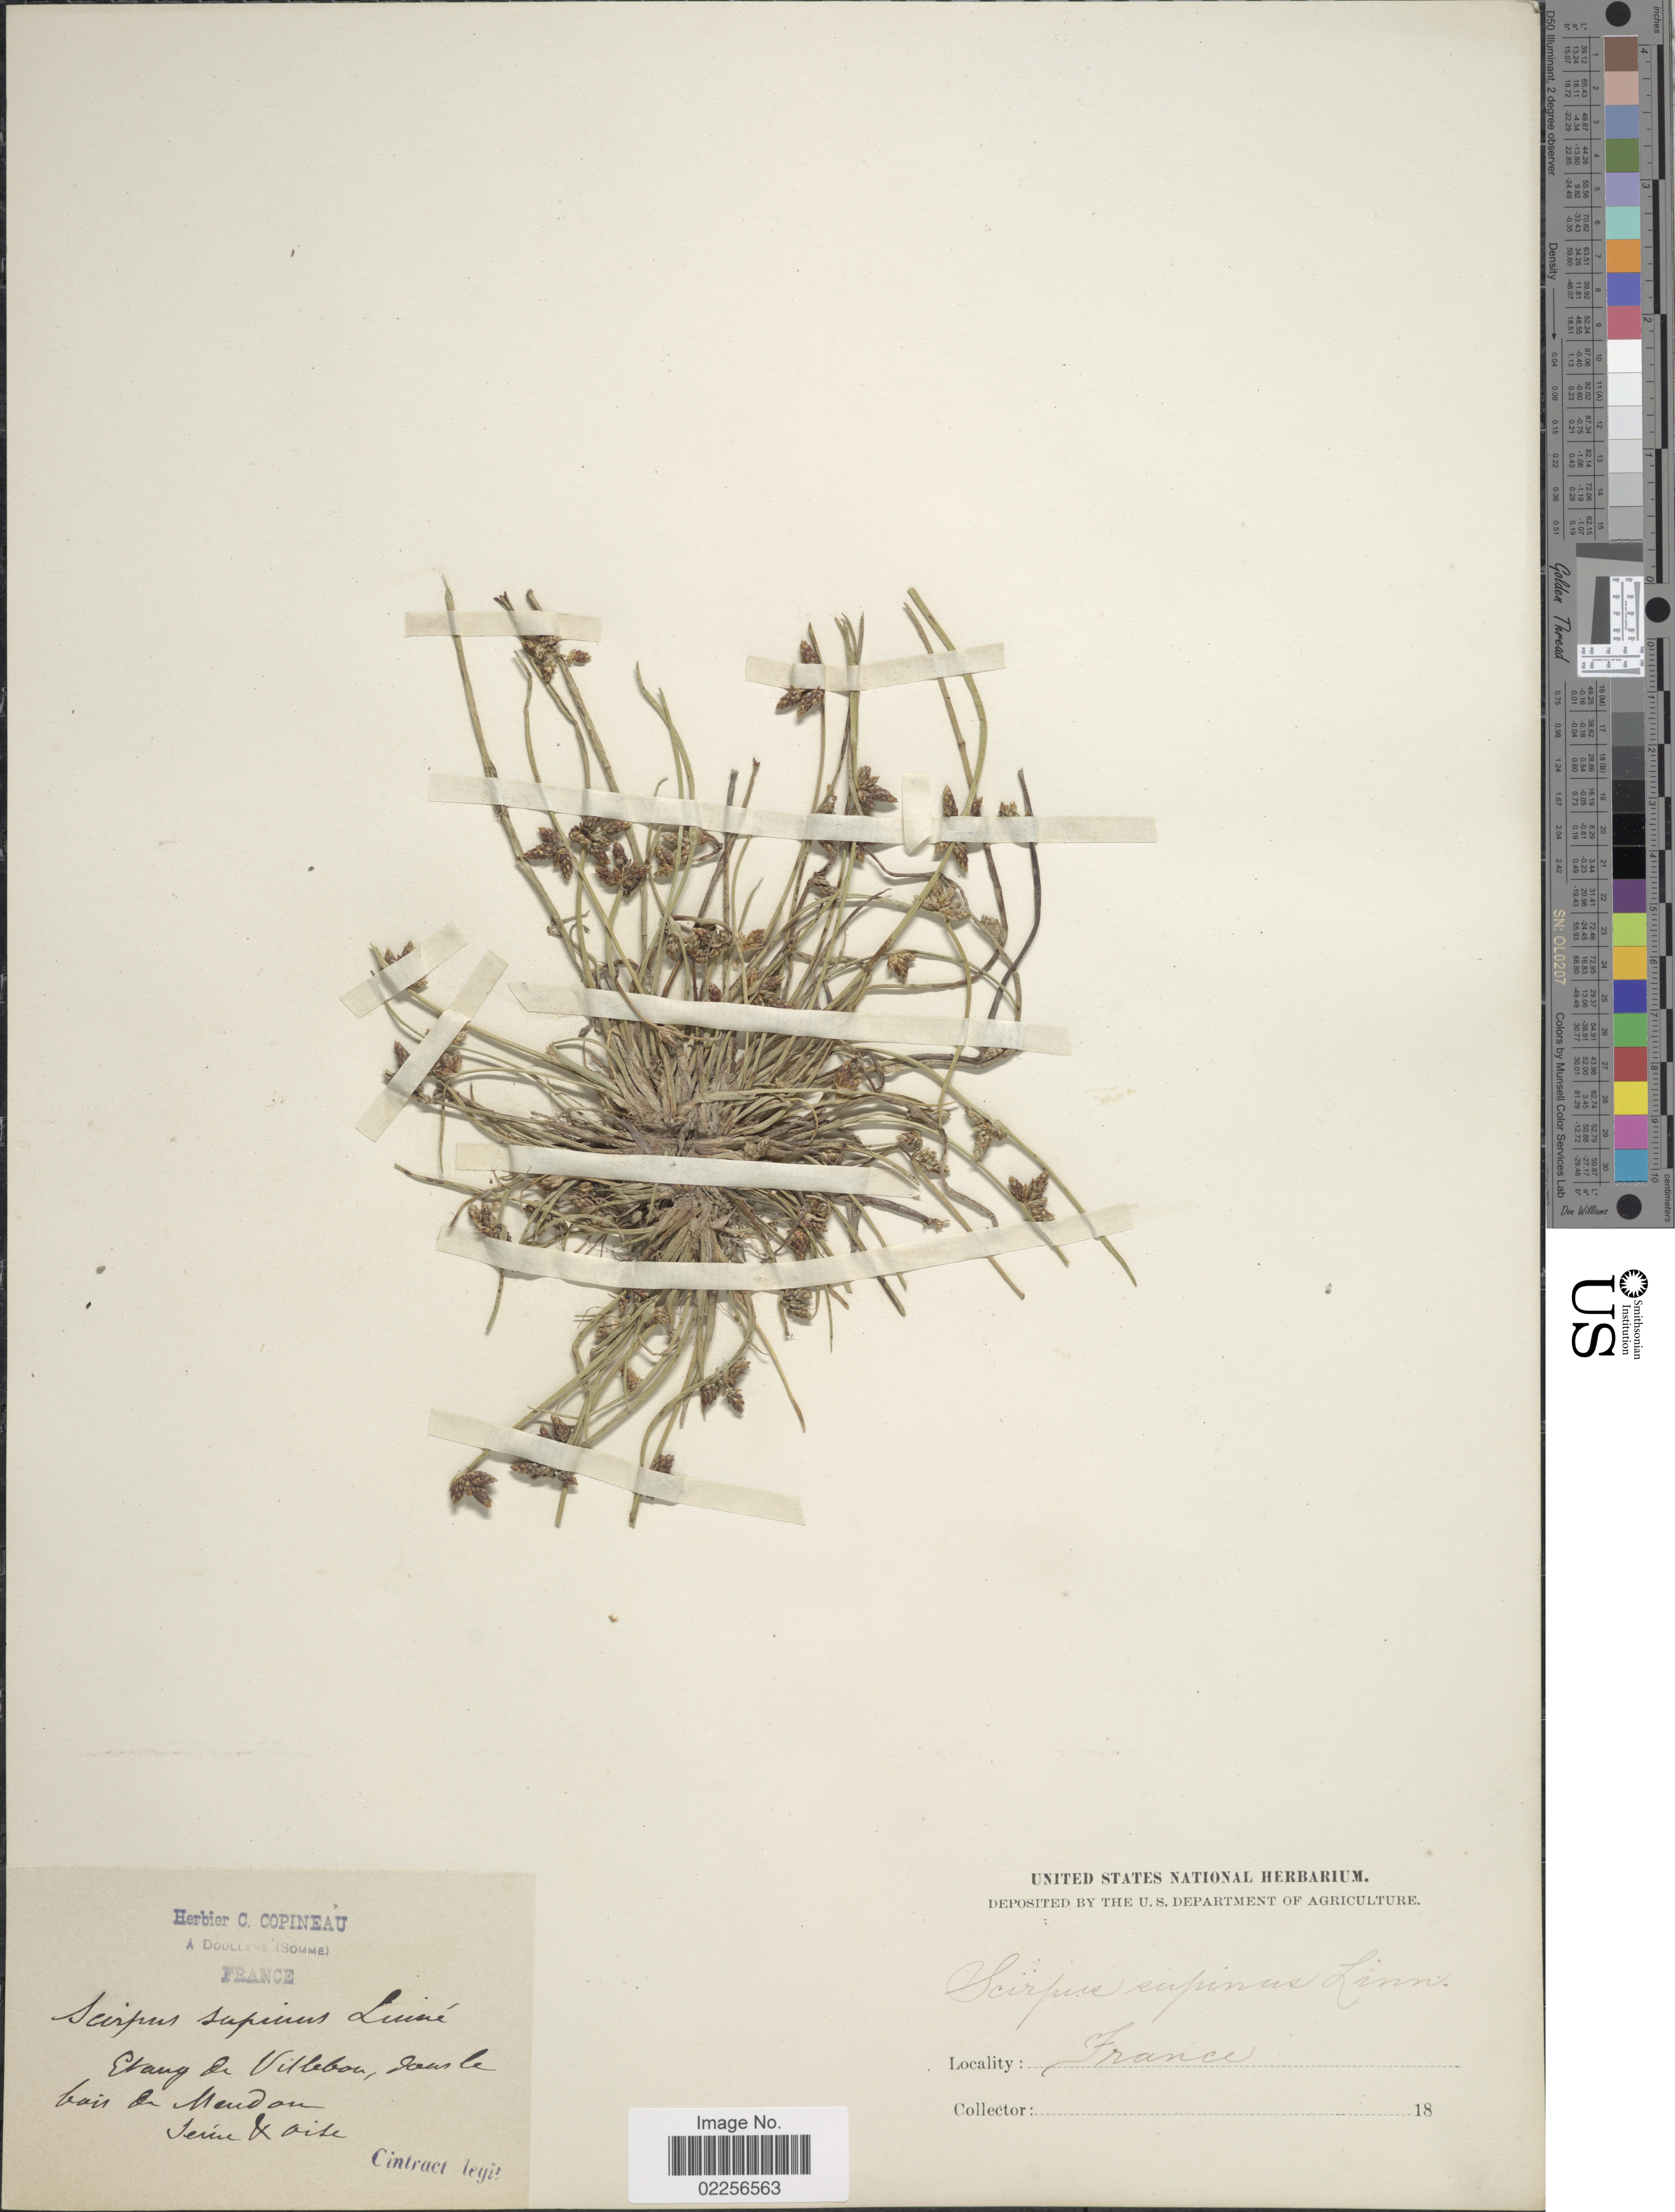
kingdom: Plantae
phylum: Tracheophyta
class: Liliopsida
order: Poales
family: Cyperaceae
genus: Schoenoplectus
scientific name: Schoenoplectus supinus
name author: (L.) Palla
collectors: Cintract, --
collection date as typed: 18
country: France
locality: Etang de Villebon, dans le bois de Meudon. Seine & Oise.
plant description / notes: Corrected "Etang de Villebou, sous le bois de Mendan" to "Etang de Villebon, dans le bois de Meudon. Seine & Oise."